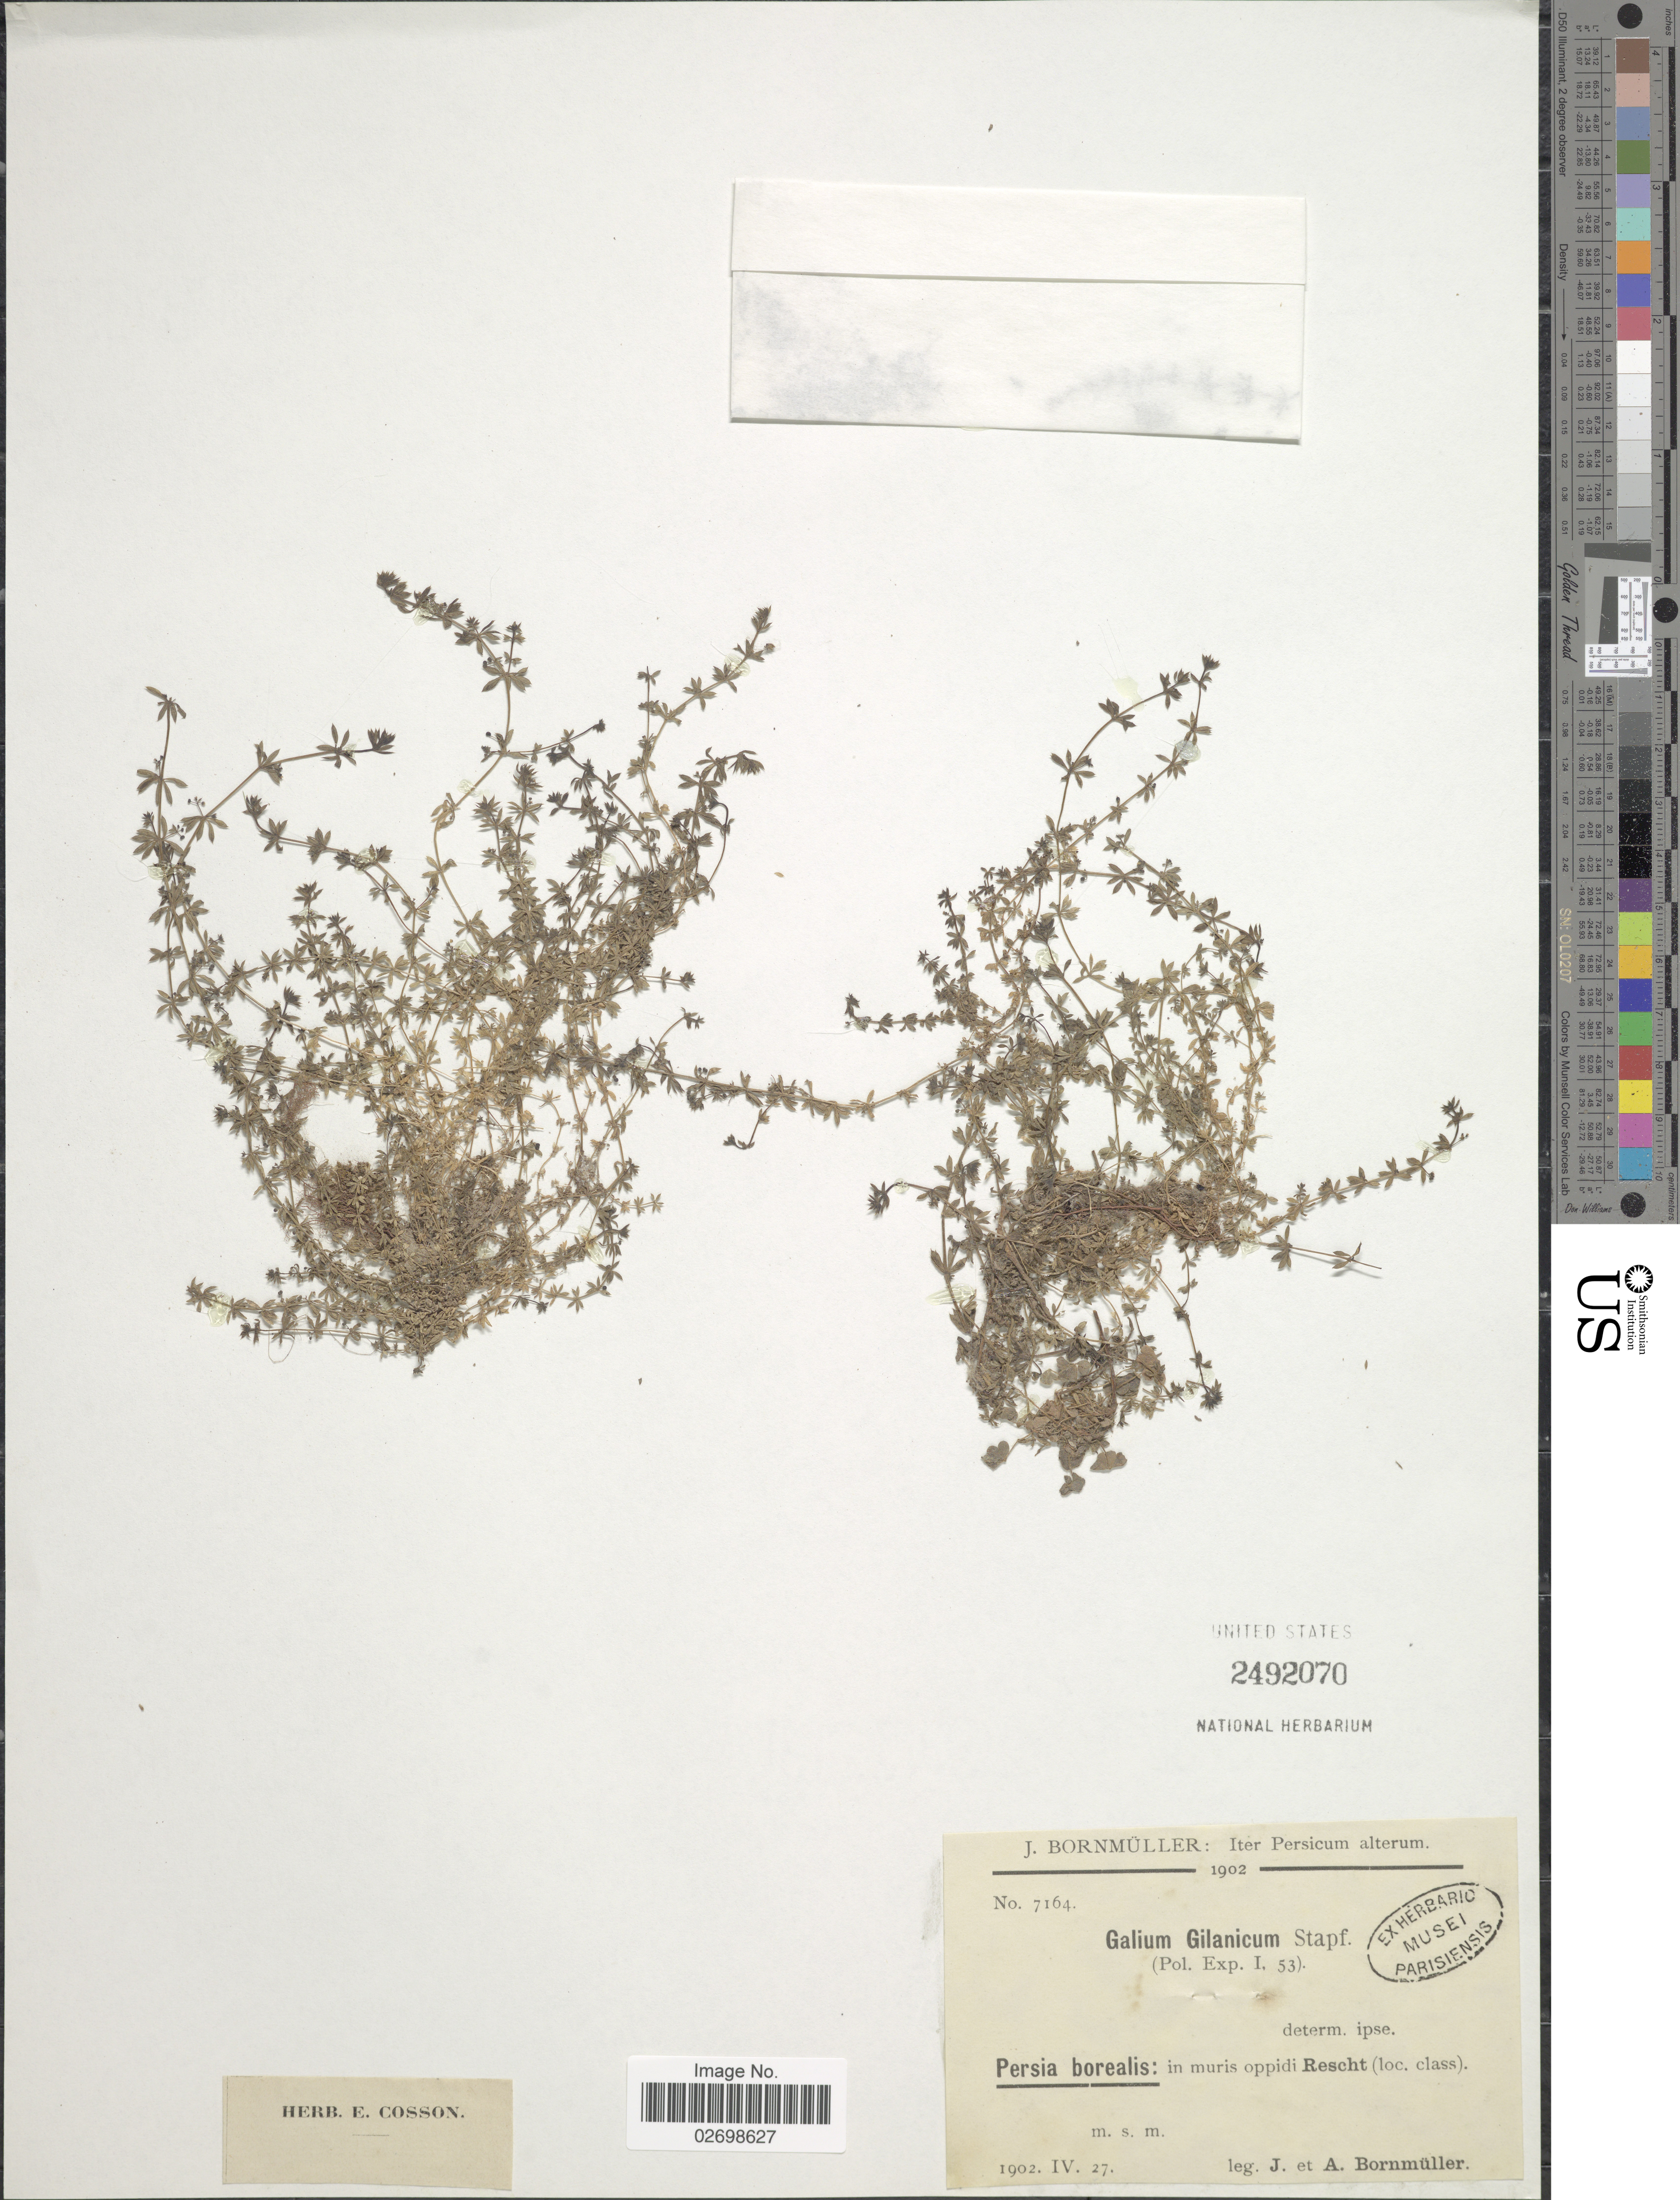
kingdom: Plantae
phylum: Tracheophyta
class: Magnoliopsida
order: Gentianales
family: Rubiaceae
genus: Galium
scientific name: Galium ghilanicum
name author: Stapf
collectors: J. Bornmüller & A. Bornmüller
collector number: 7164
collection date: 1902-04-27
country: Iran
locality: Persia borealis: in muris oppidi Rescht (loc. class)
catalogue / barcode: US 2492070